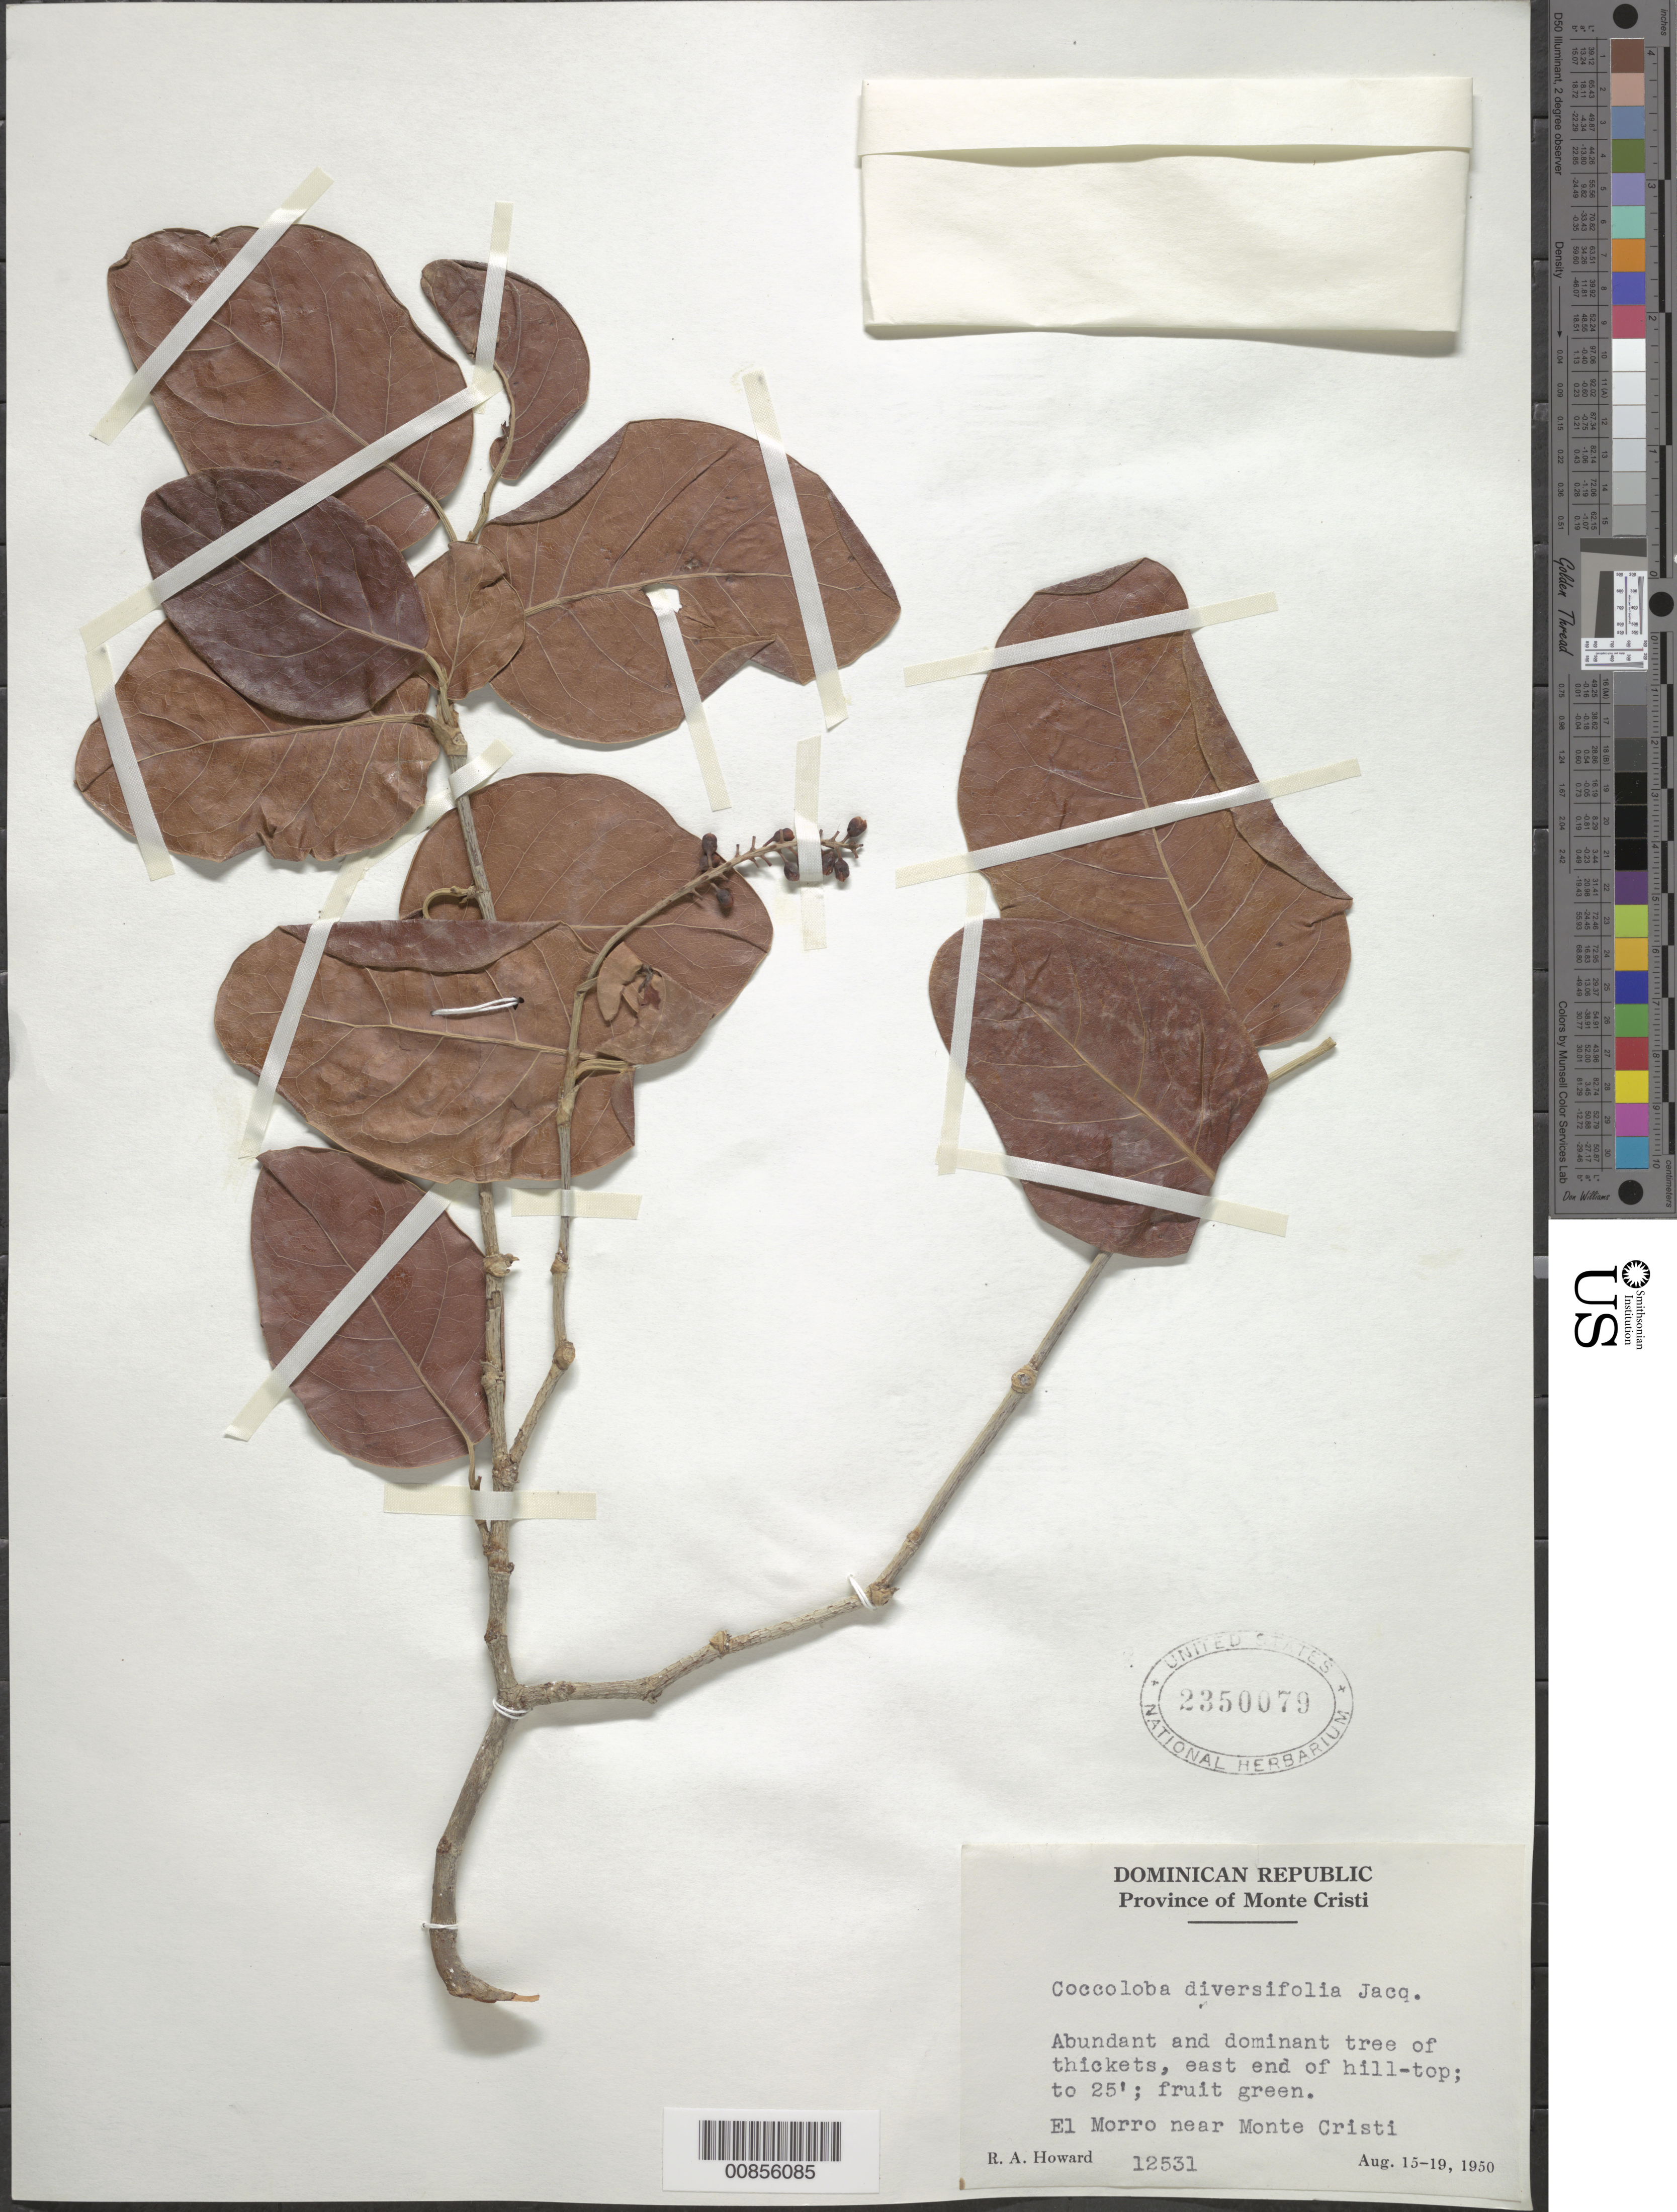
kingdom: Plantae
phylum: Tracheophyta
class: Magnoliopsida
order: Caryophyllales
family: Polygonaceae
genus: Coccoloba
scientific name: Coccoloba diversifolia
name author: Jacq.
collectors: R. A. Howard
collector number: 12531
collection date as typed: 15 Aug 1950 to 19 Aug 1950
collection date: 1950-08-15/1950-08-19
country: Dominican Republic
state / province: Monte Cristi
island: Hispaniola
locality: El Morro near Monte Cristi. East end of hill-top.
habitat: Abundant and dominant tree of thickets.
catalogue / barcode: US 2350079